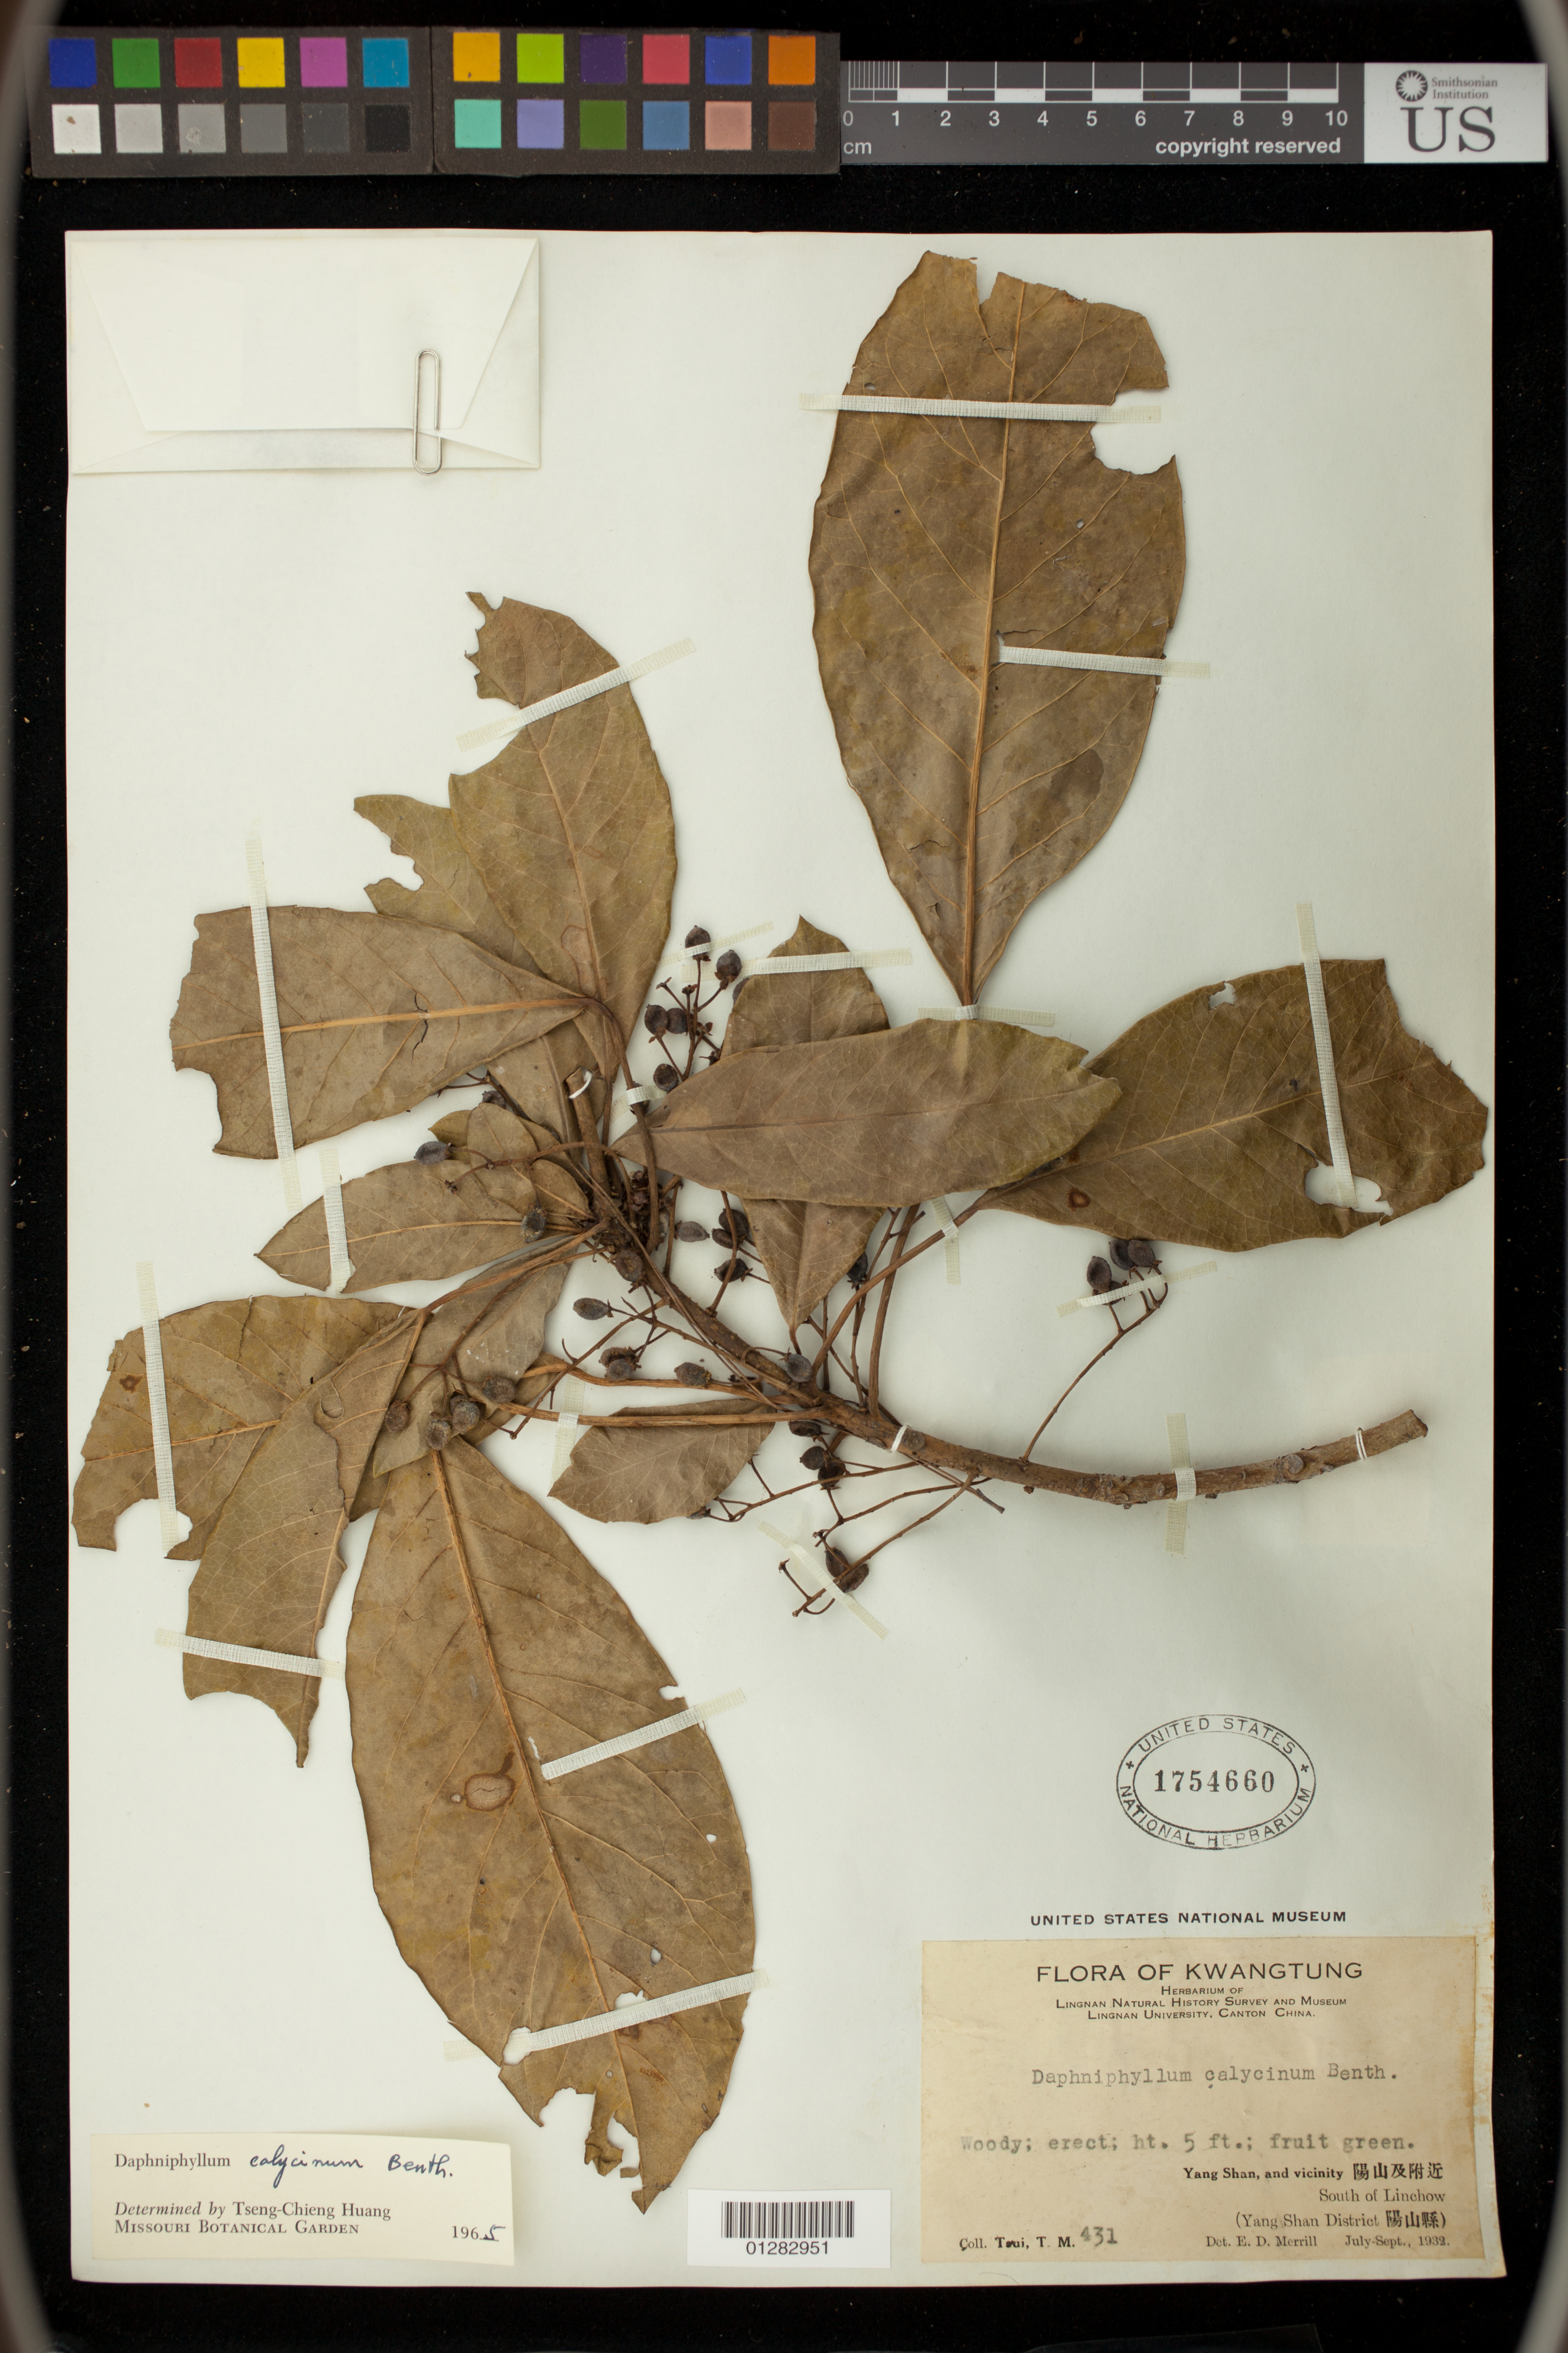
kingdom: Plantae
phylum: Tracheophyta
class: Magnoliopsida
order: Saxifragales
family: Daphniphyllaceae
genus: Daphniphyllum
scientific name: Daphniphyllum calycinum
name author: Benth.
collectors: T. Tsui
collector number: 431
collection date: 1932-07/1932-09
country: China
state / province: Guangdong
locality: Yang Shan, and vicinity, South of Linchow, Yang Shan District, Kwangtung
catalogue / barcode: US 1754660